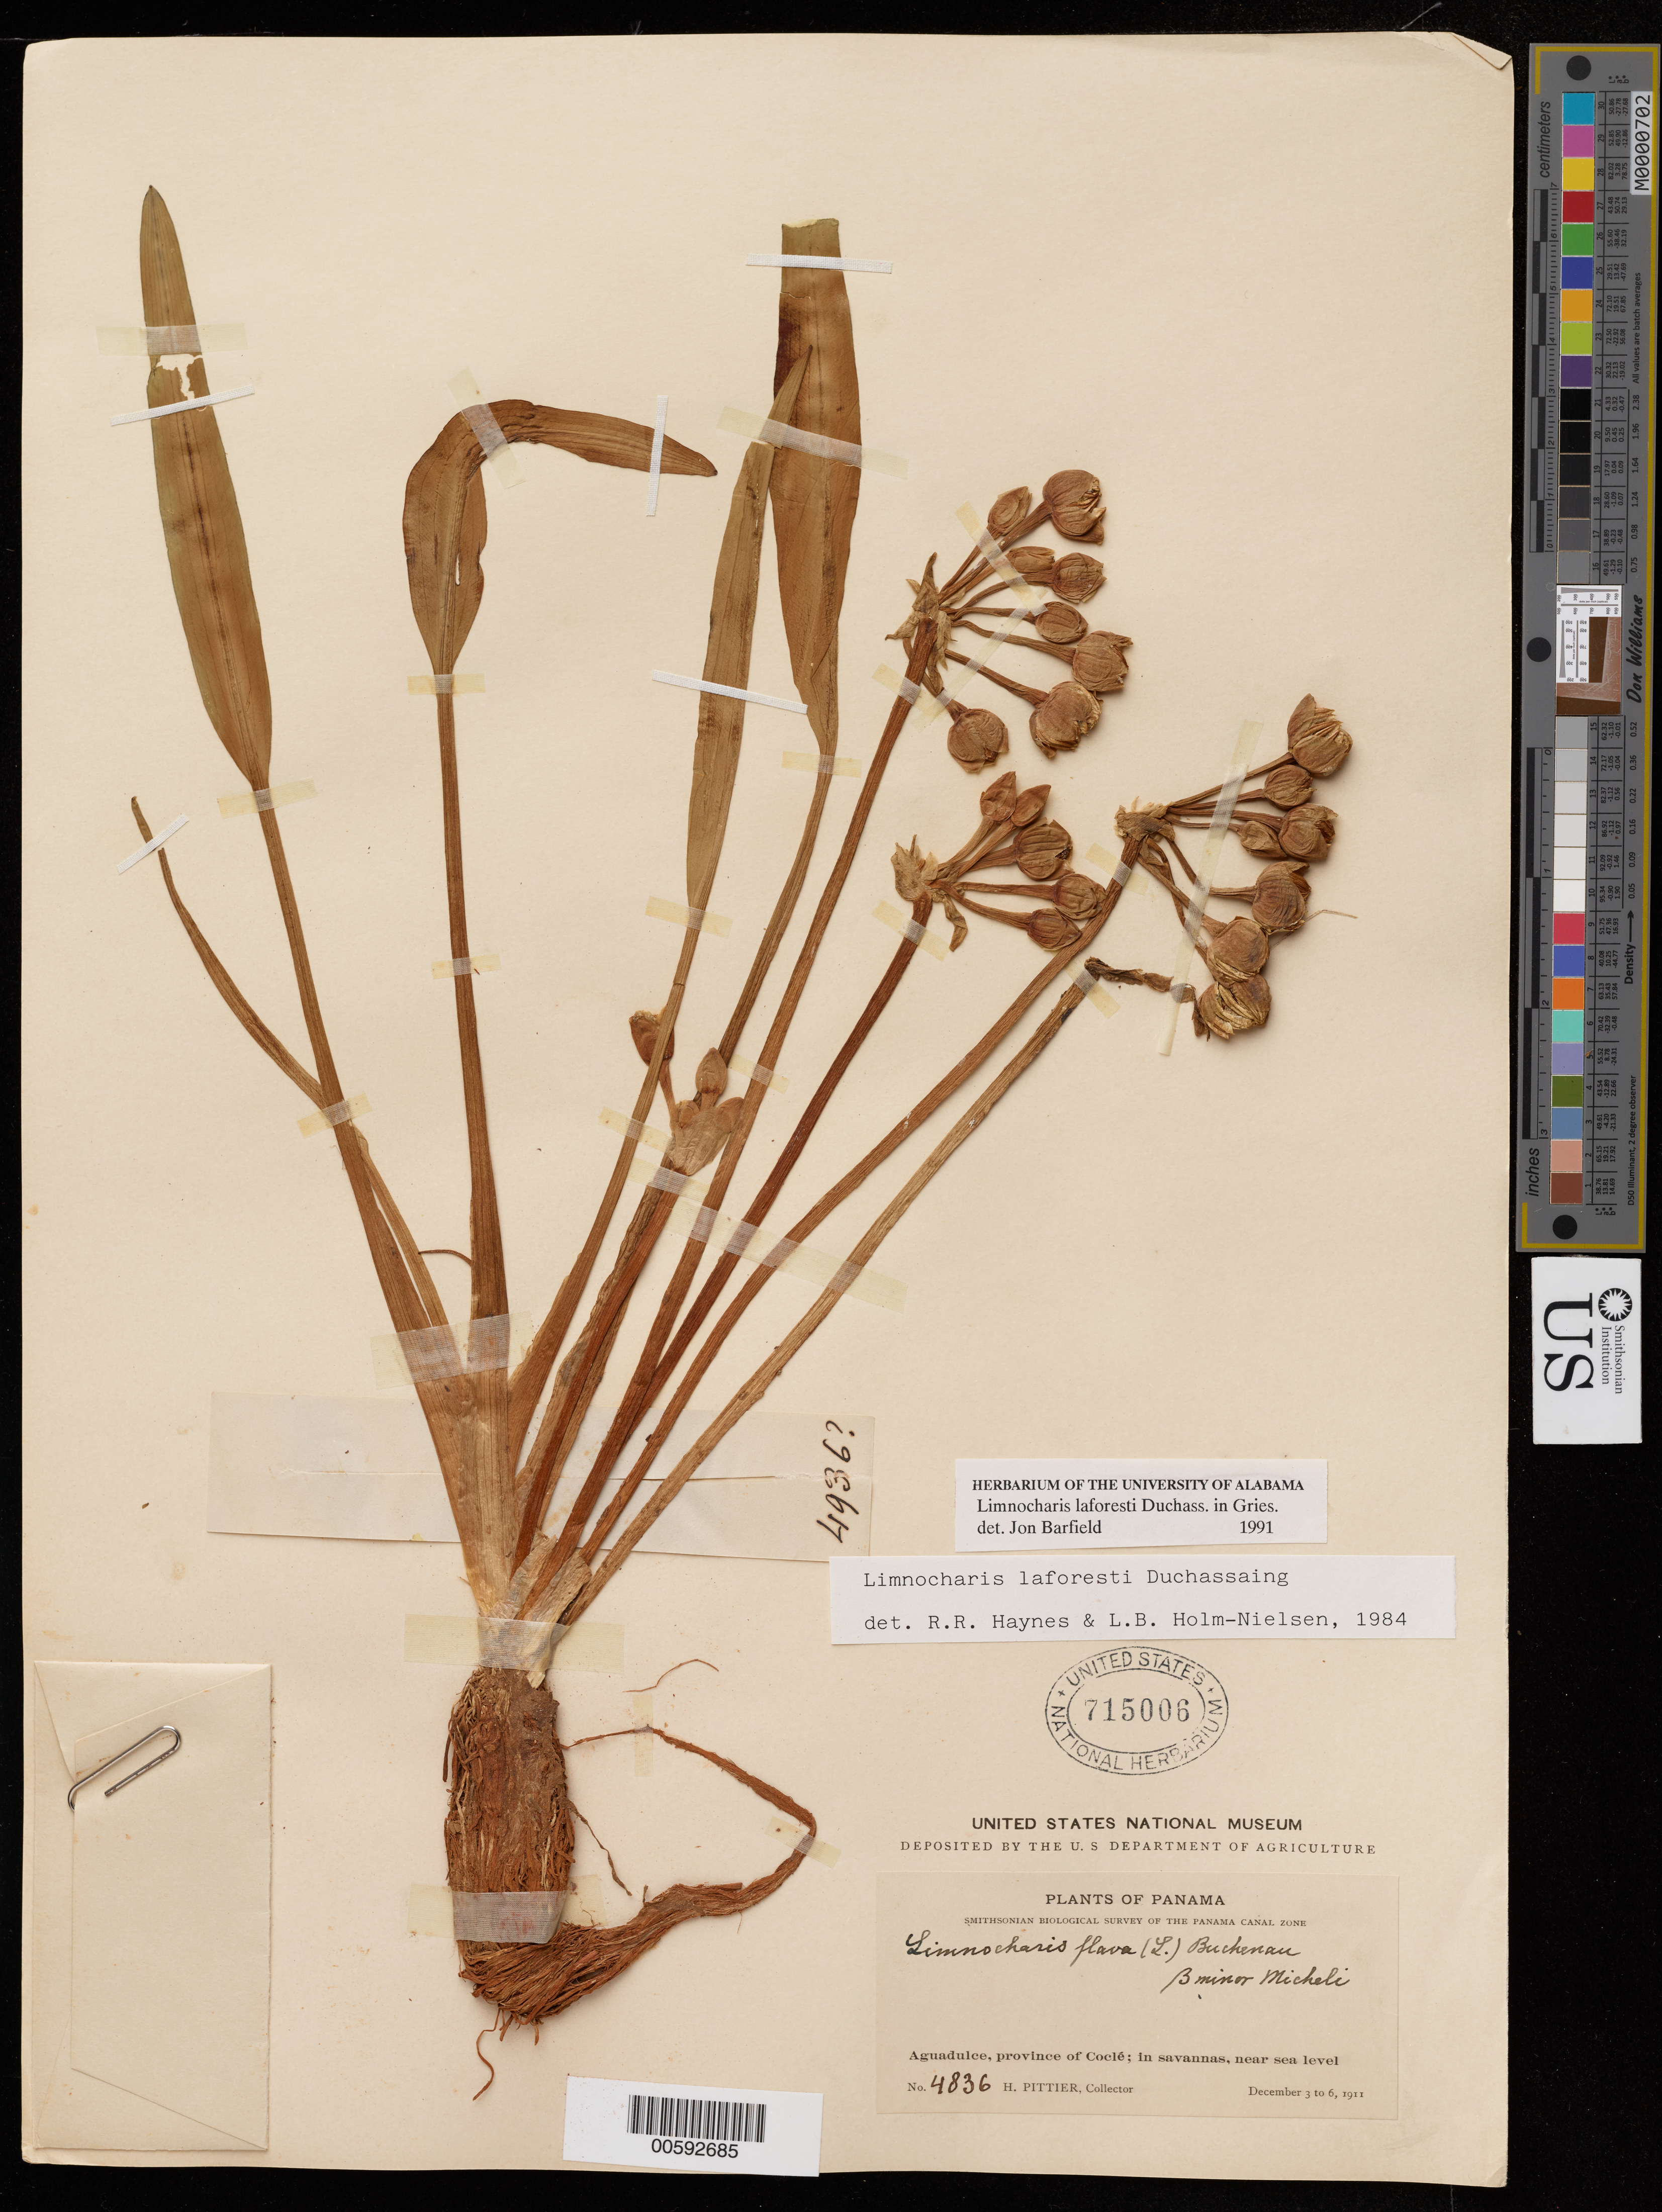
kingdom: Plantae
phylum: Tracheophyta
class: Liliopsida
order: Alismatales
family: Alismataceae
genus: Limnocharis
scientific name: Limnocharis laforestii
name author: Duchass. ex Griseb.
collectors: H. F. Pittier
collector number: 4836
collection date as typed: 03 Dec 1911 to 06 Dec 1911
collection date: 1911-12-03/1911-12-06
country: Panama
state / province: Coclé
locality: Agua Dulce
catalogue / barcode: US 715006